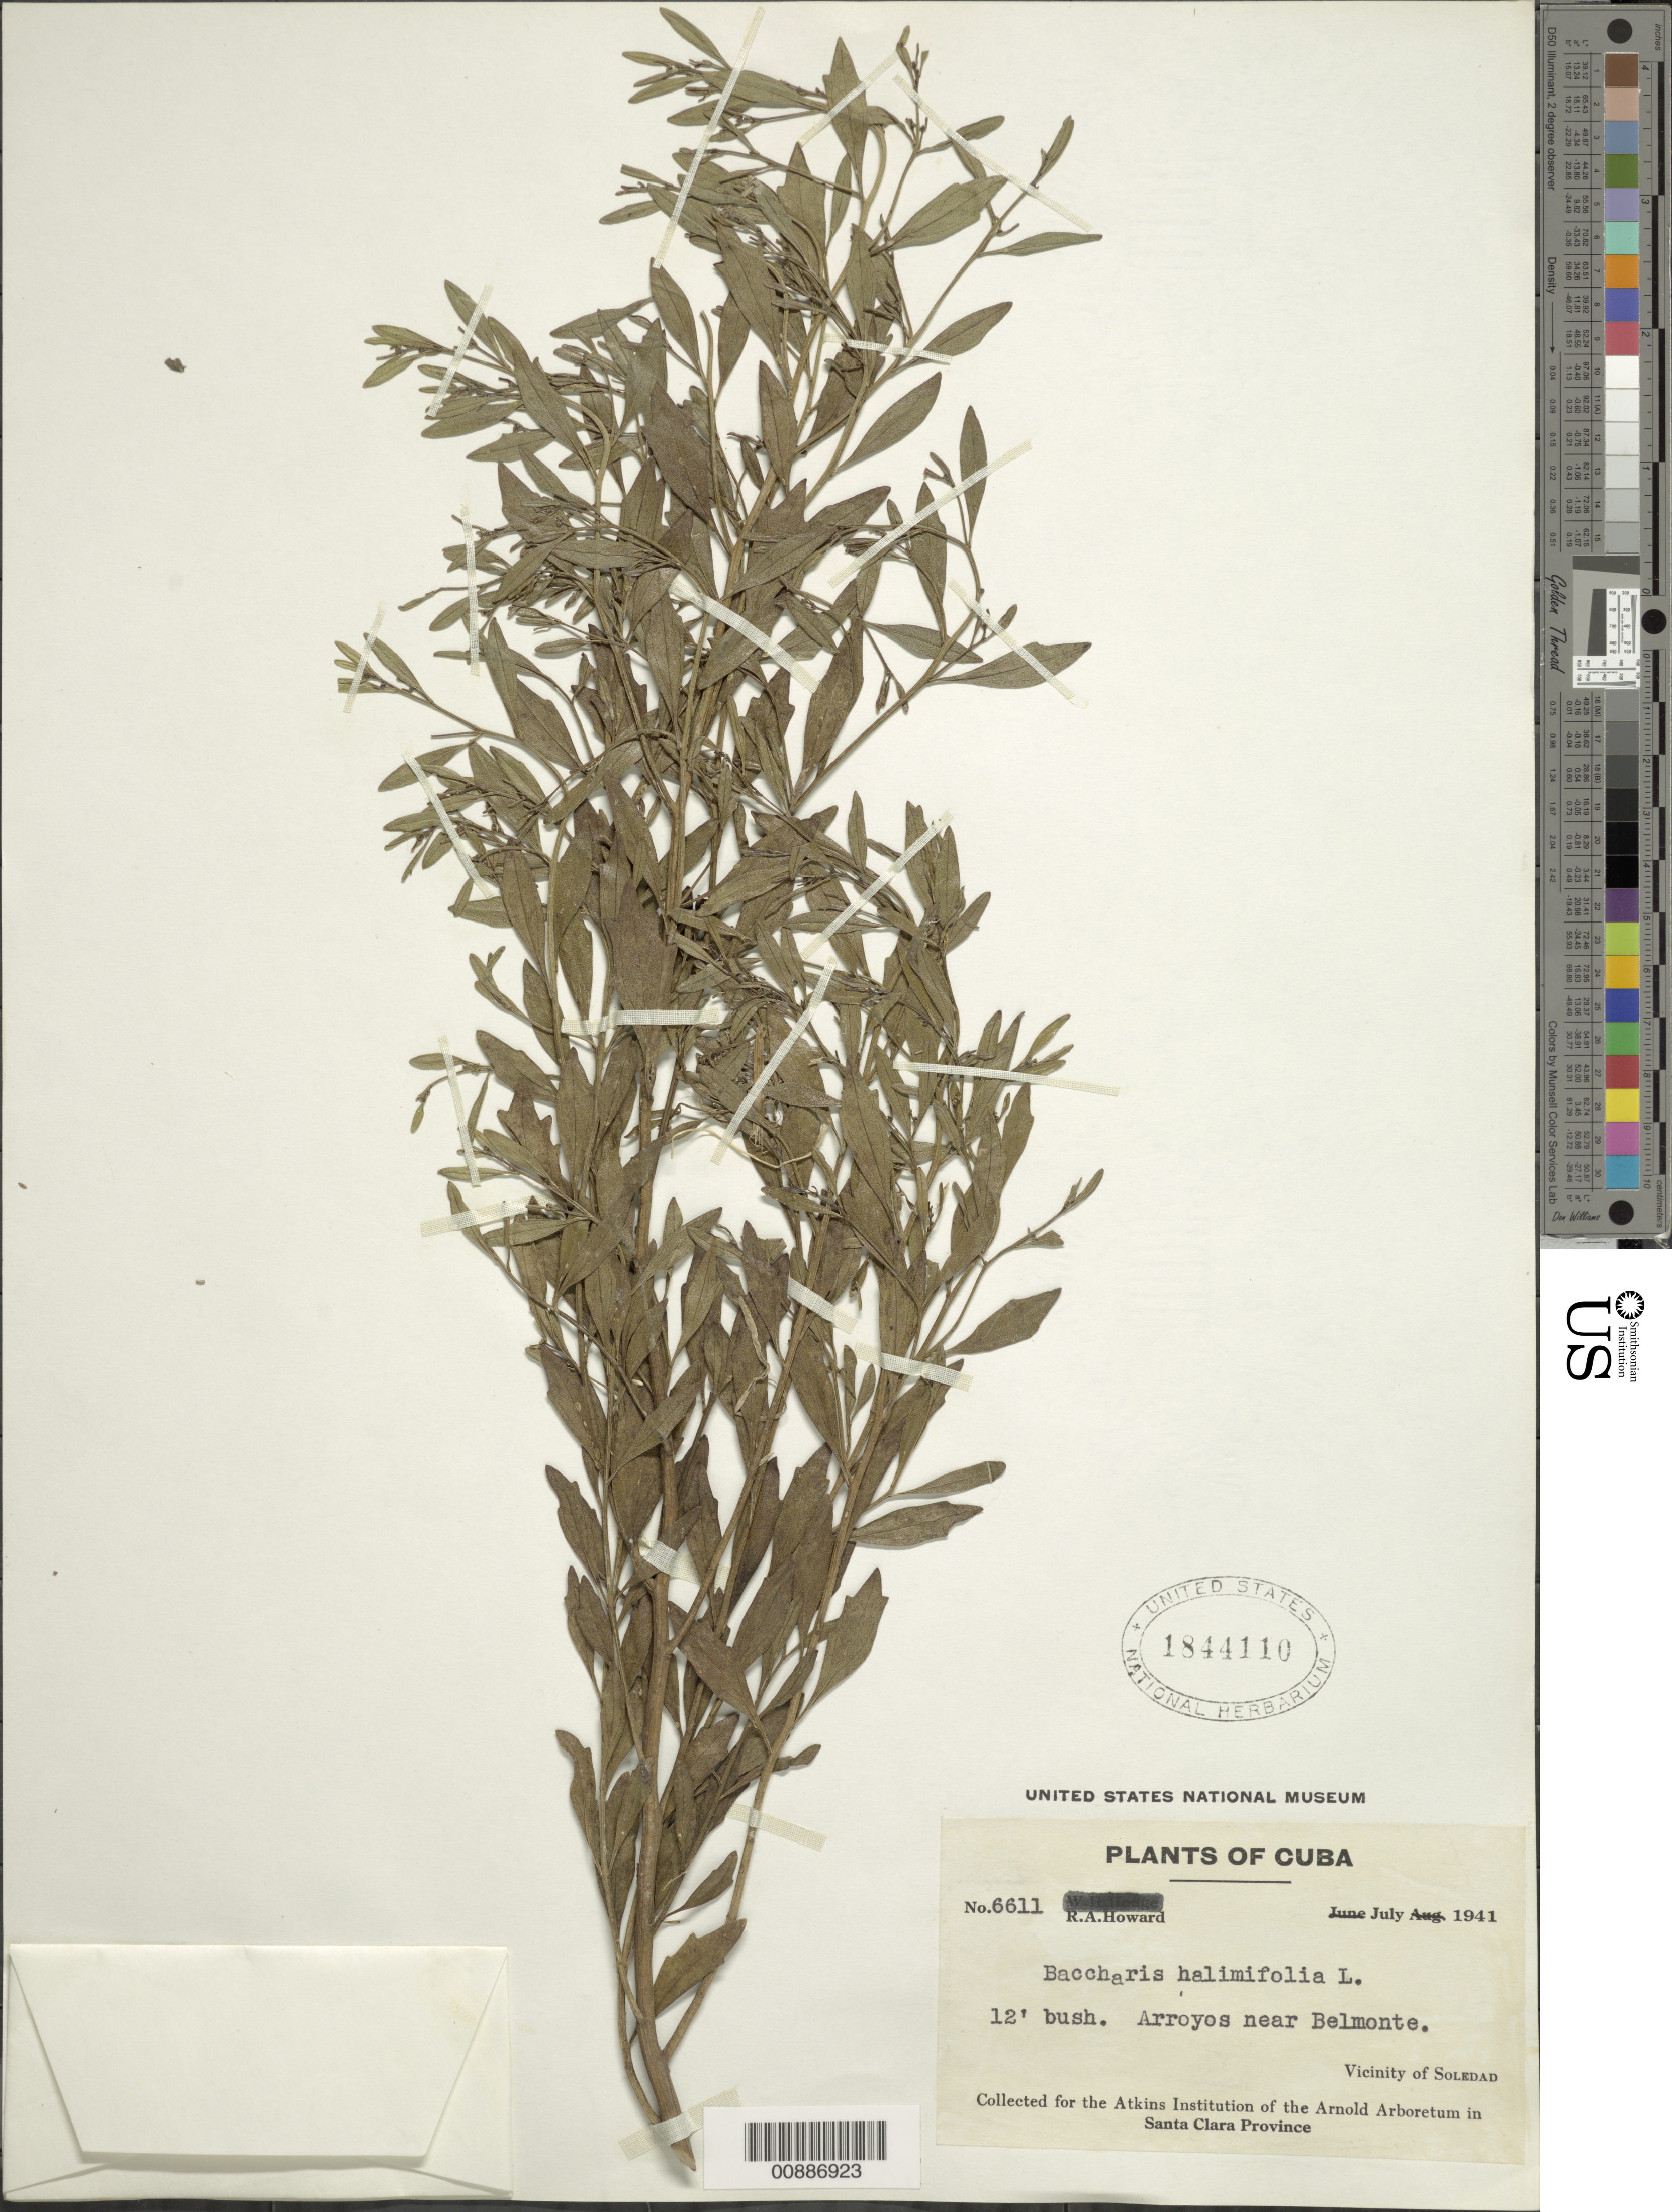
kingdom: Plantae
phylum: Tracheophyta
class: Magnoliopsida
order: Asterales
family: Asteraceae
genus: Baccharis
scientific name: Baccharis halimifolia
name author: L.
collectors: R. A. Howard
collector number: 6611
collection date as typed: Jul 1941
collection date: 1941-07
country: Cuba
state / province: Las Villas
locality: Near Belmonte. Vicinity of Soledad.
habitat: Arroyos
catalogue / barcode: US 1844110